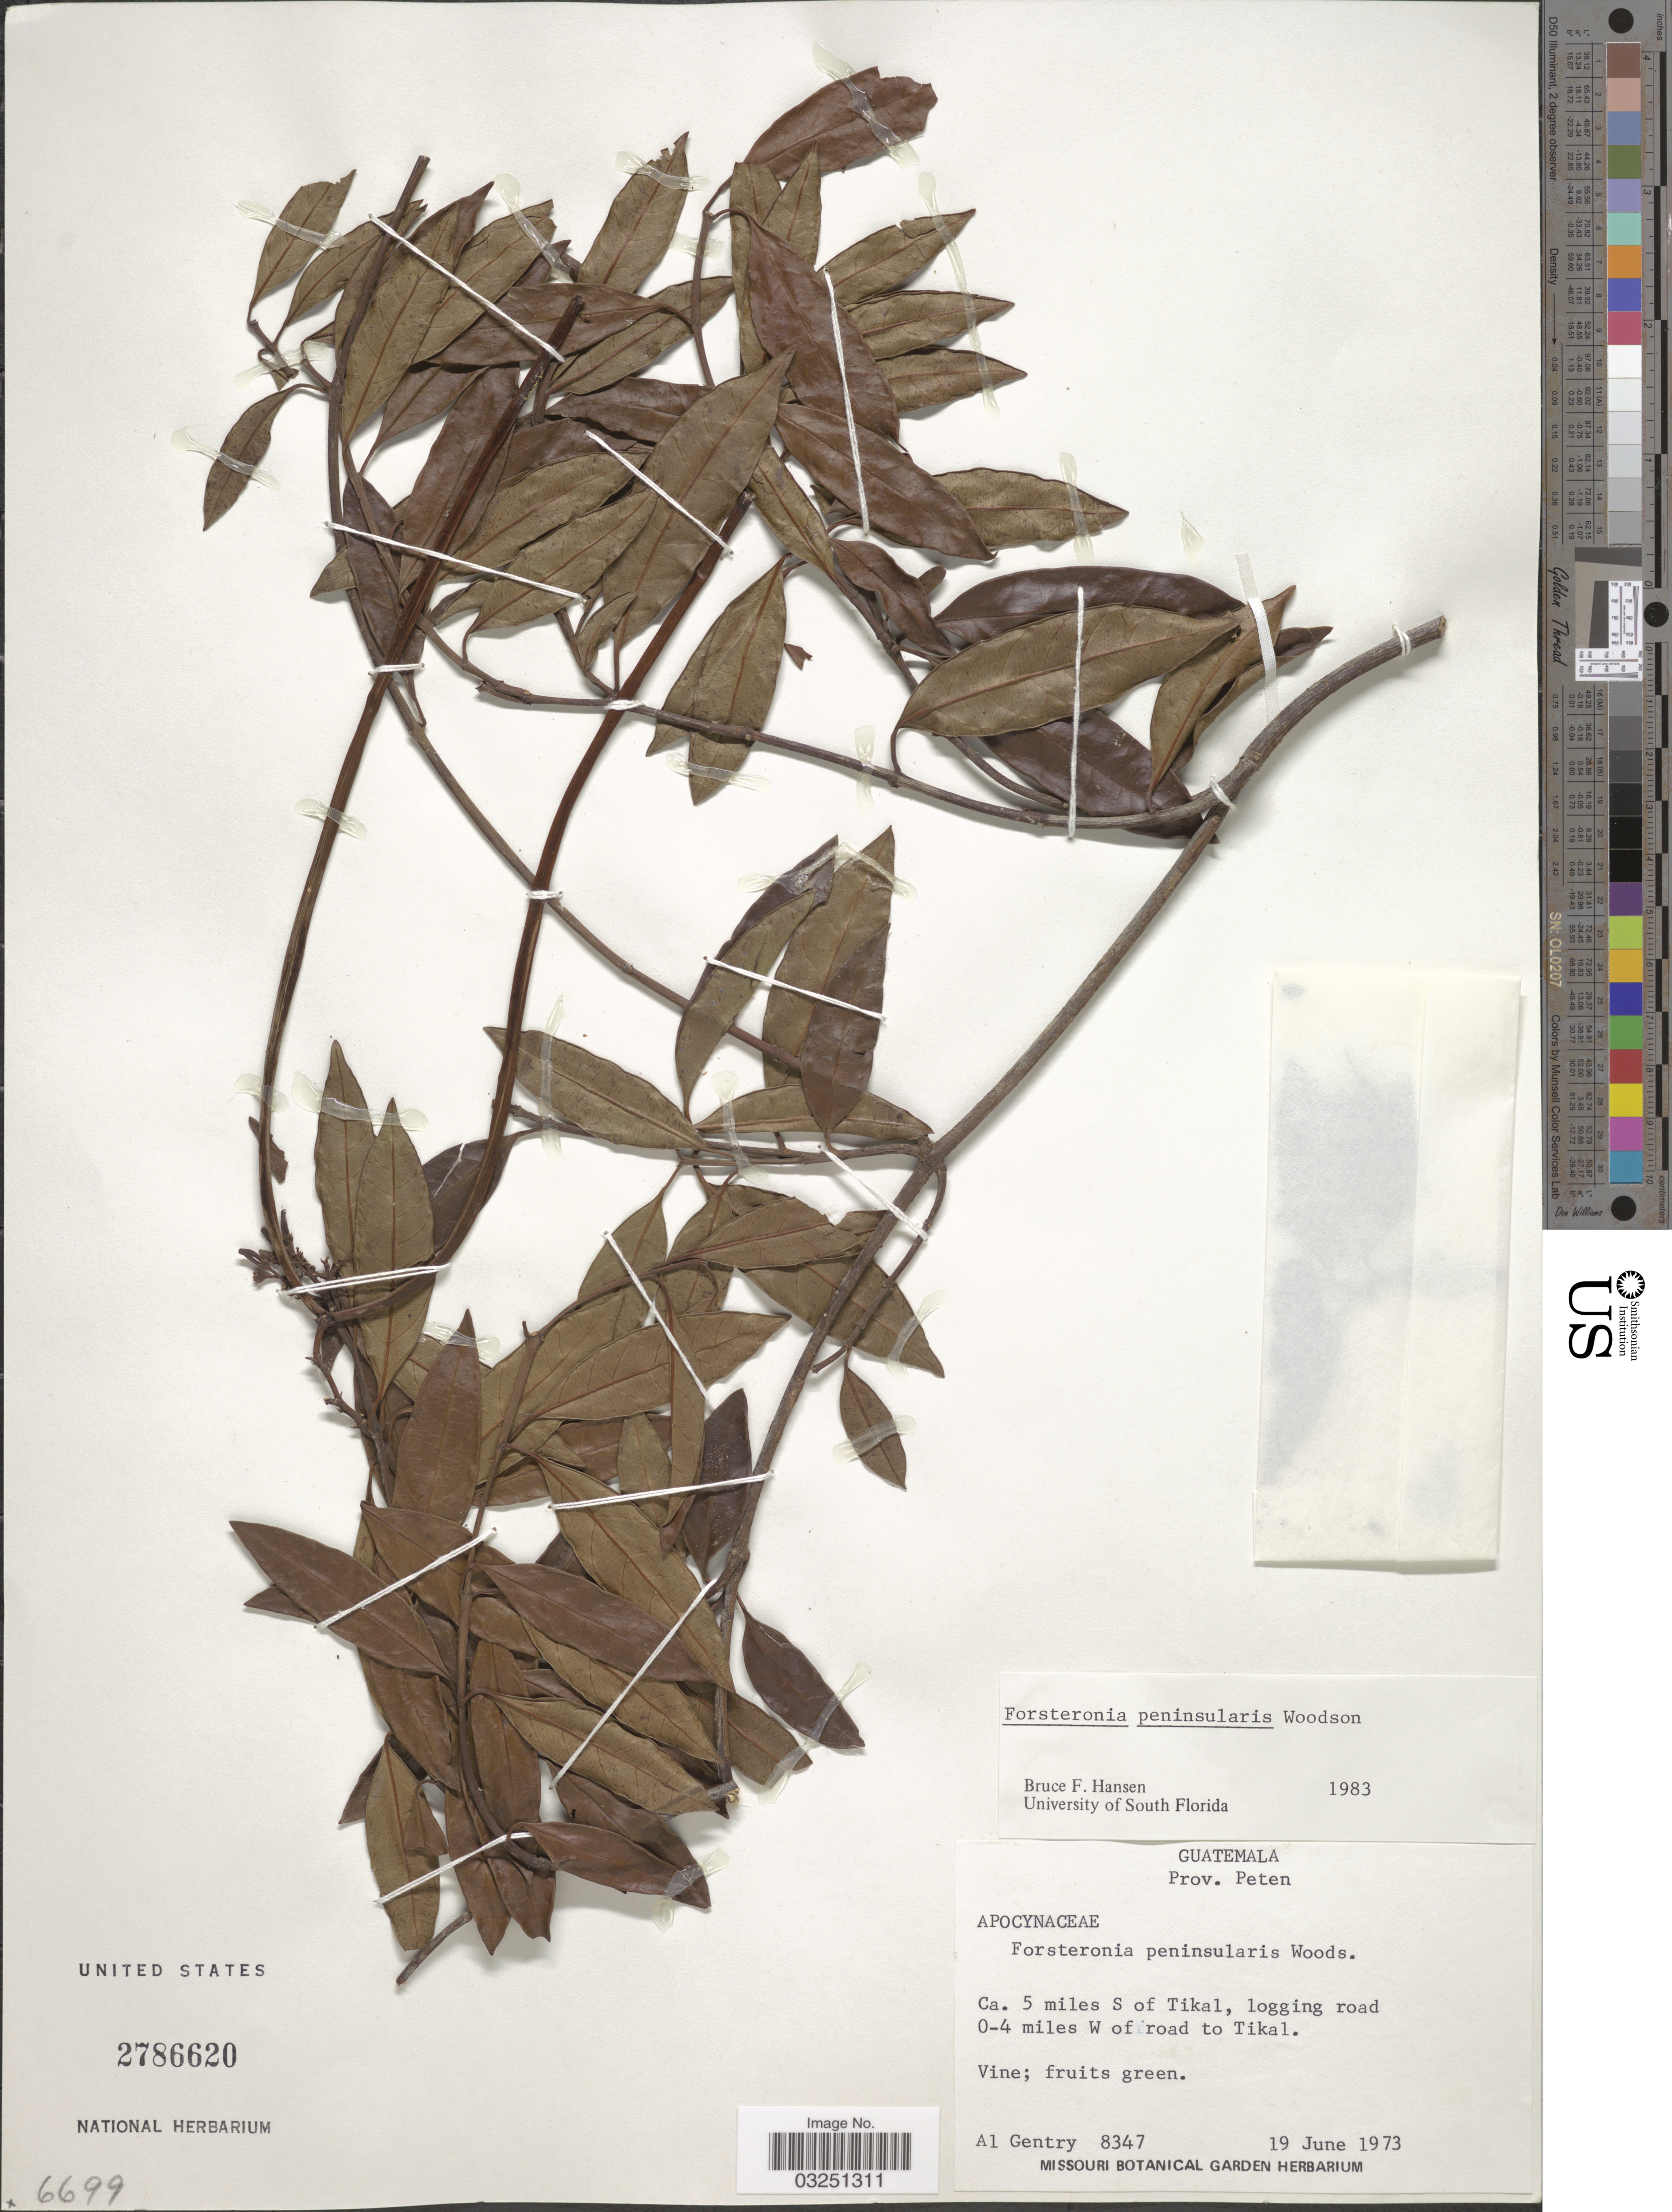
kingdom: Plantae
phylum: Tracheophyta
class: Magnoliopsida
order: Gentianales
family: Apocynaceae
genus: Forsteronia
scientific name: Forsteronia peninsularis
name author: Woodson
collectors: A. H. Gentry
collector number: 8347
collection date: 1973-06-19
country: Guatemala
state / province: El Petén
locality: Prov. Peten. Ca. 5 miles S of Tikal, logging road 0-4 miles W of road to Tikal.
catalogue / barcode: US 2786620